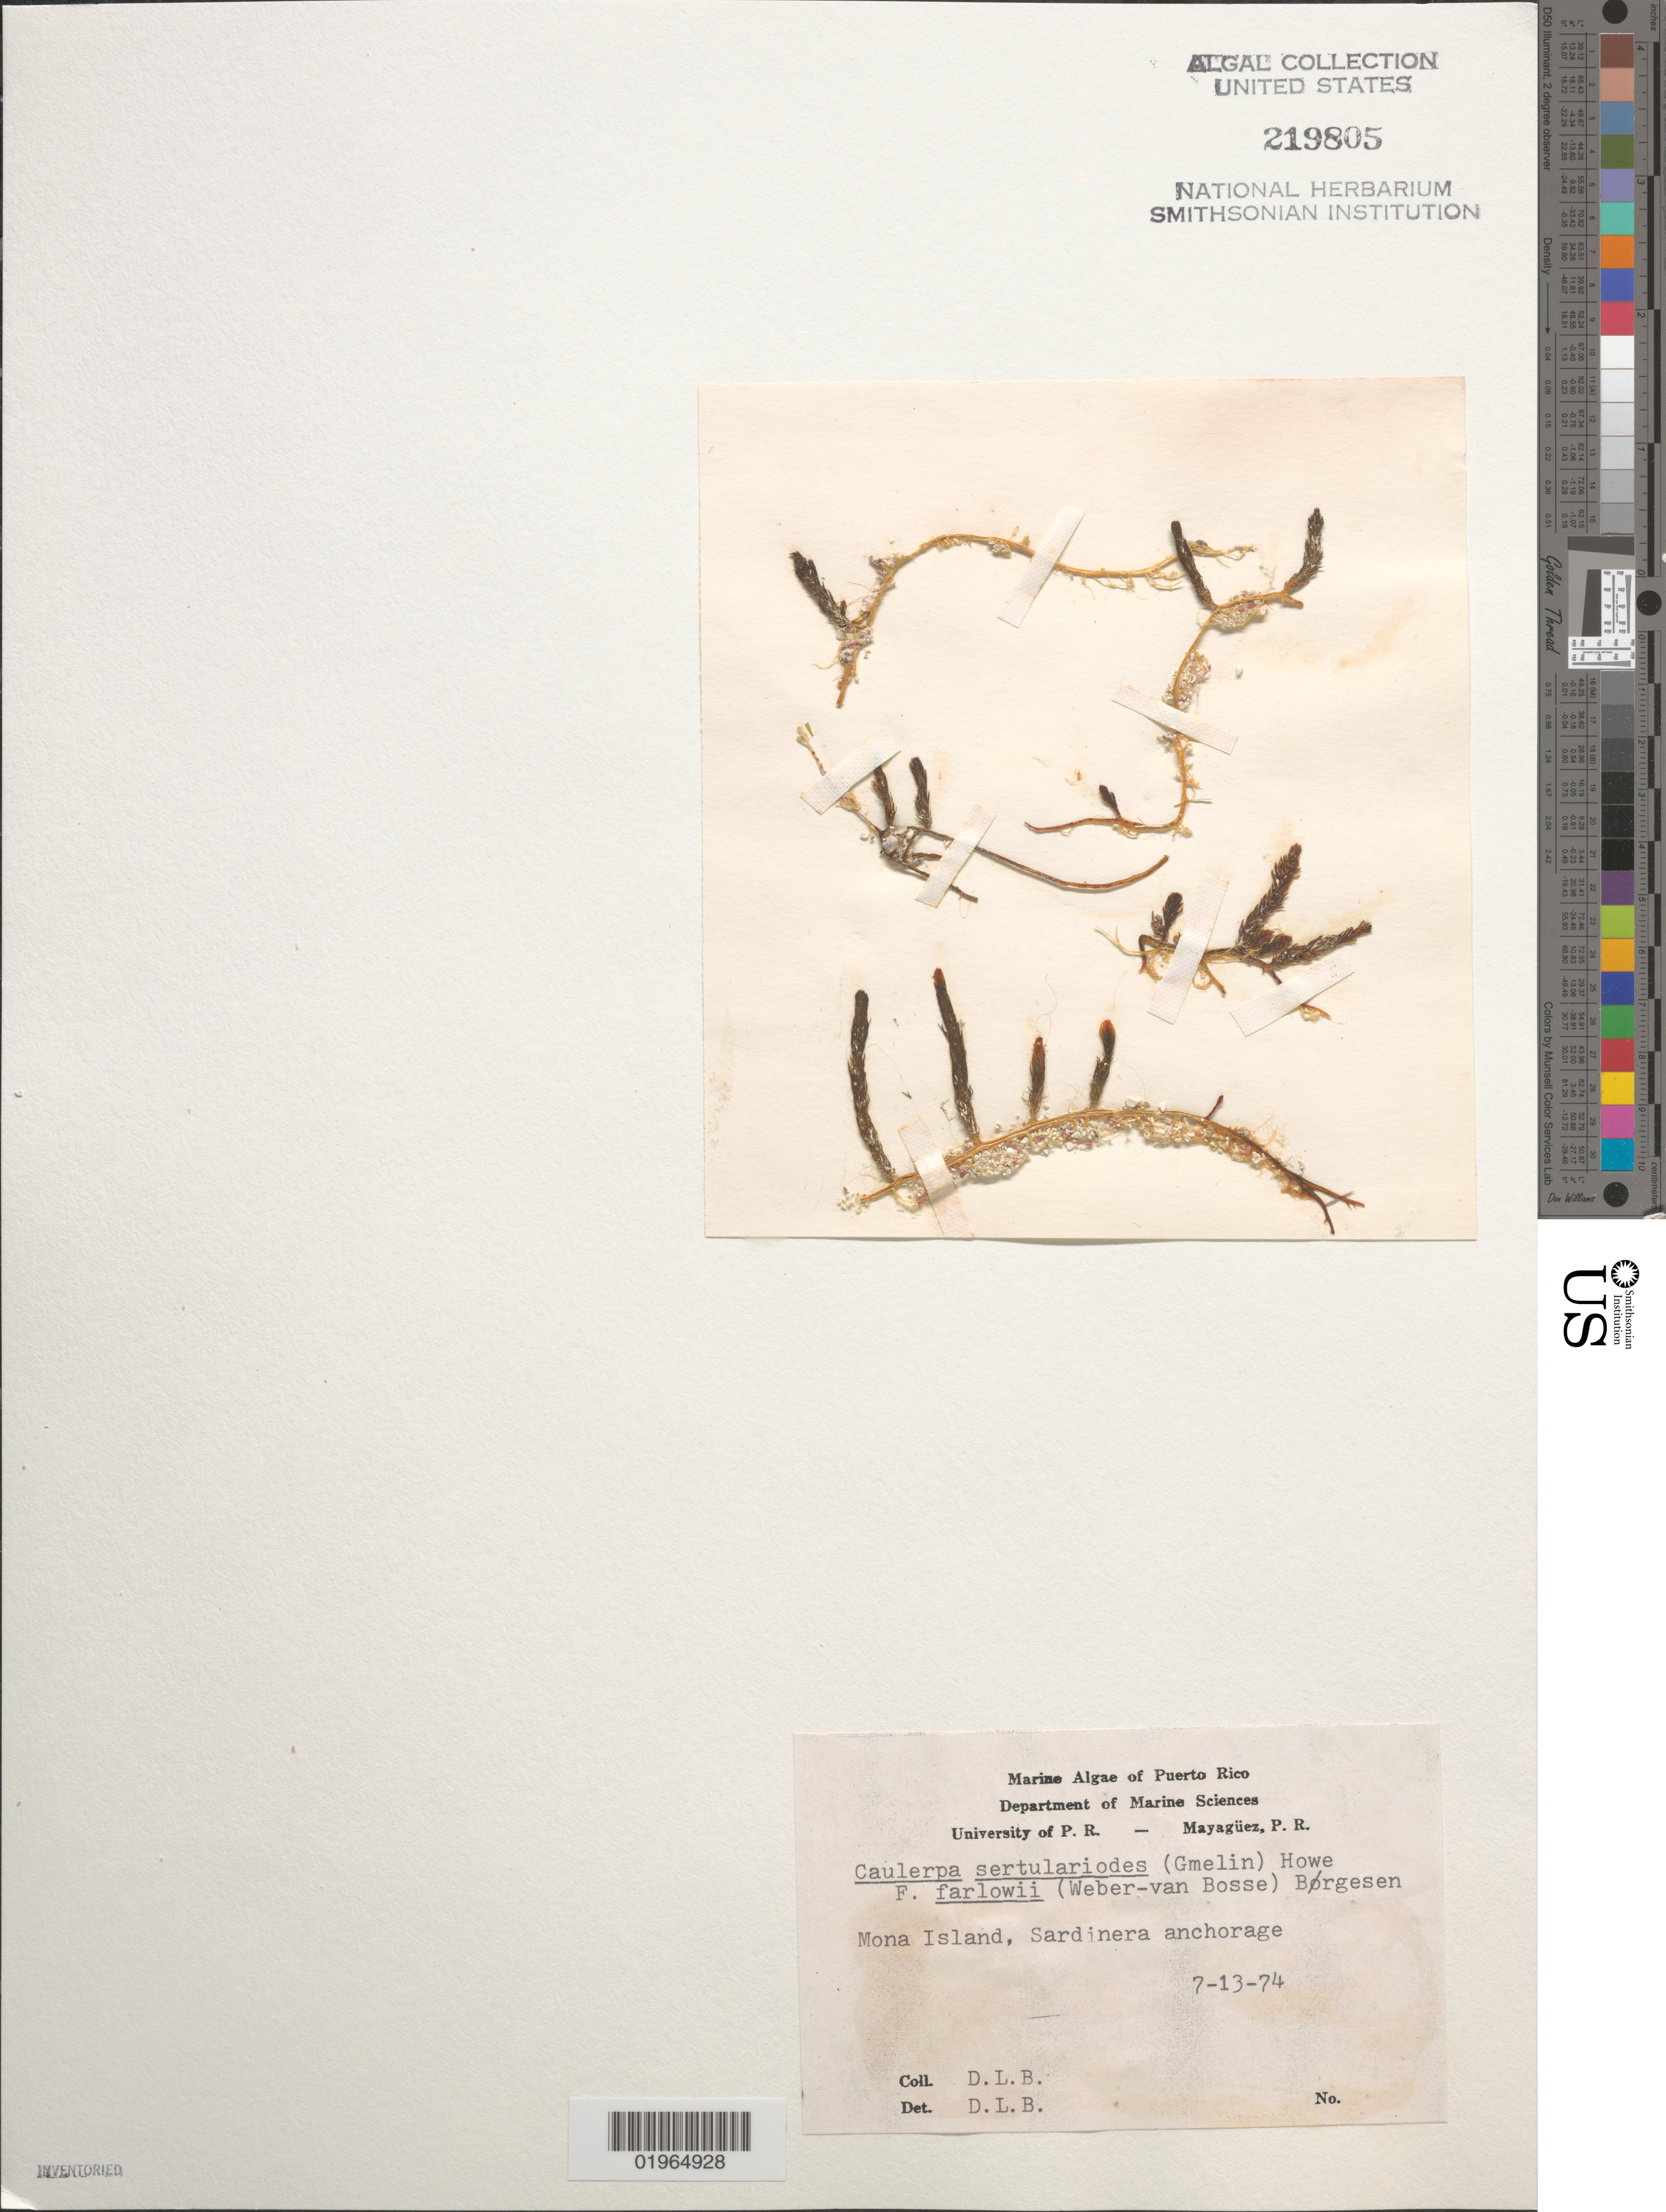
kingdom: Plantae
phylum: Chlorophyta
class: Ulvophyceae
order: Bryopsidales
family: Caulerpaceae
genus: Caulerpa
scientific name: Caulerpa sertularioides f. farlowii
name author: (Weber Bosse) Børgesen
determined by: Ballantine, D. L.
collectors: D.L. Ballantine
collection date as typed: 13 Jul 1974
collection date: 1974-07-13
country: Puerto Rico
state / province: Mayagüez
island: Isla de Mona (Mona Island)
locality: Sardinera Anchorage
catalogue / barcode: US 219805